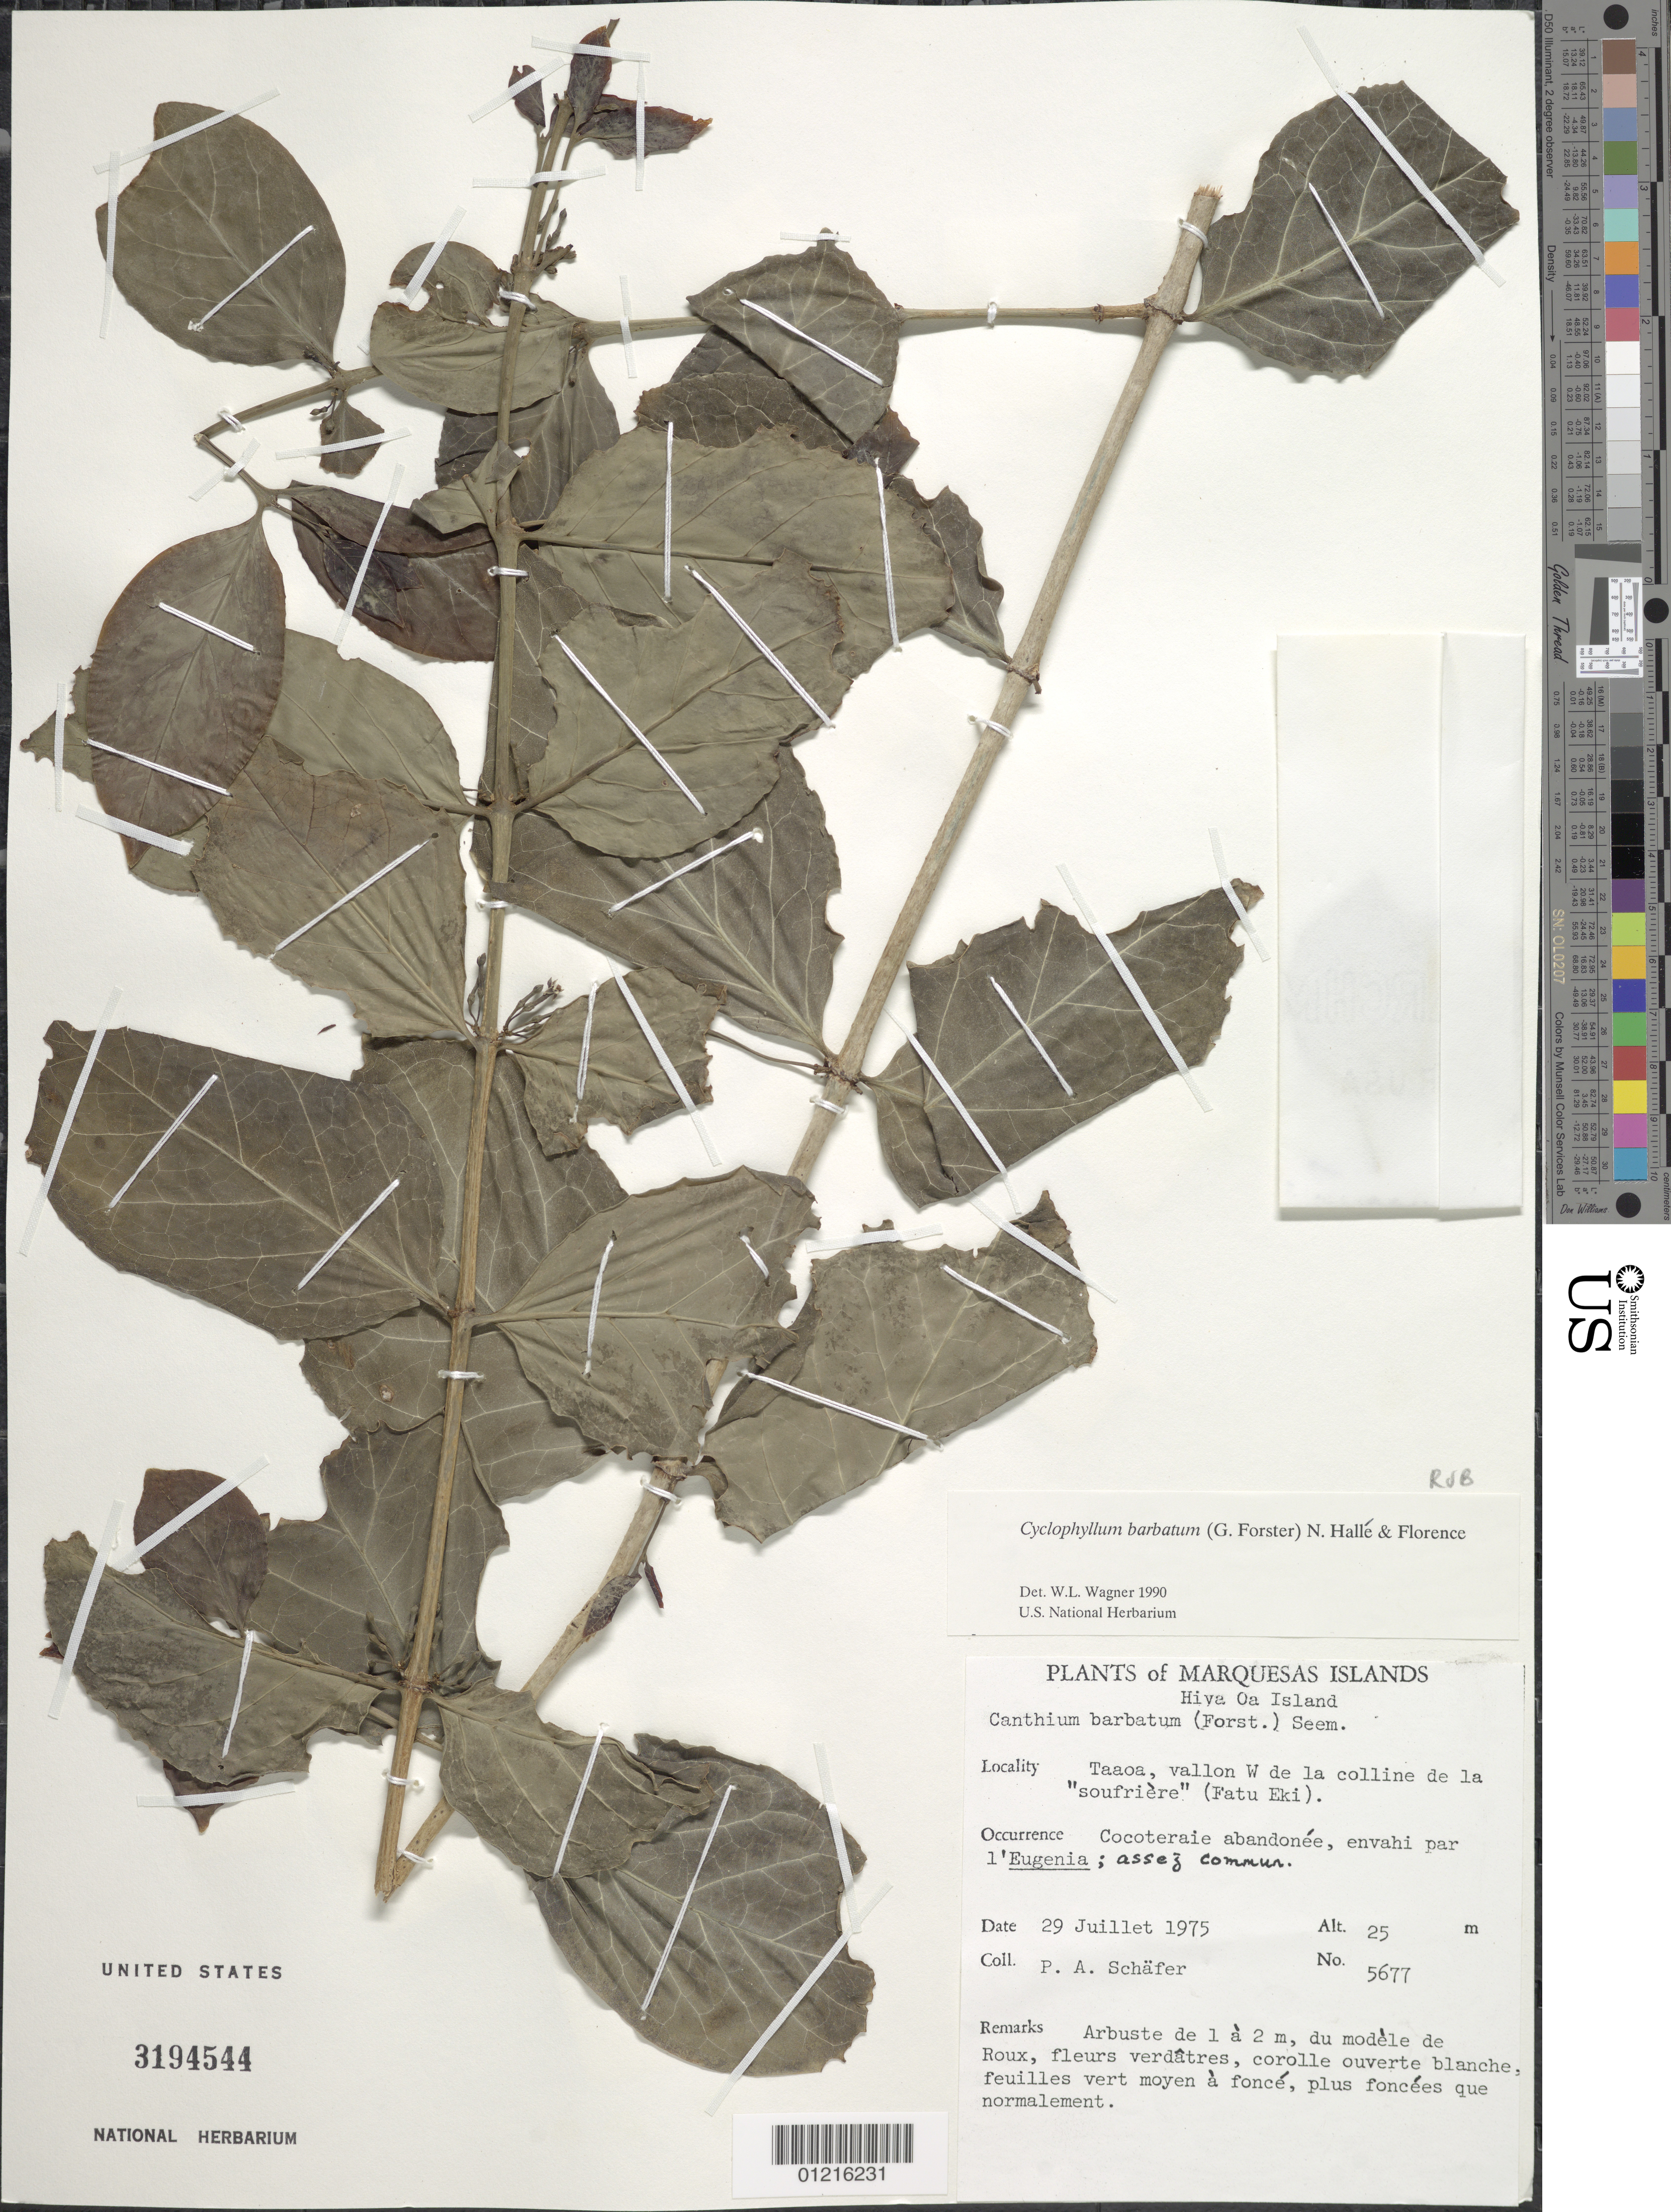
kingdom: Plantae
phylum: Tracheophyta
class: Magnoliopsida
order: Gentianales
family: Rubiaceae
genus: Cyclophyllum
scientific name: Cyclophyllum barbatum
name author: (G. Forst.) N. Hallé & J. Florence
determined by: Wagner, W. L., (BOT), Smithsonian Institution - National Museum of Natural History (UNITED STATES)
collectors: P. A. Schäfer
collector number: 5677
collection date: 1975-07-29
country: French Polynesia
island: Hiva Oa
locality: Taaoa, vallon W de la colline de la "soufrière" (Fatu Eki)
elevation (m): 25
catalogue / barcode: US 3194544